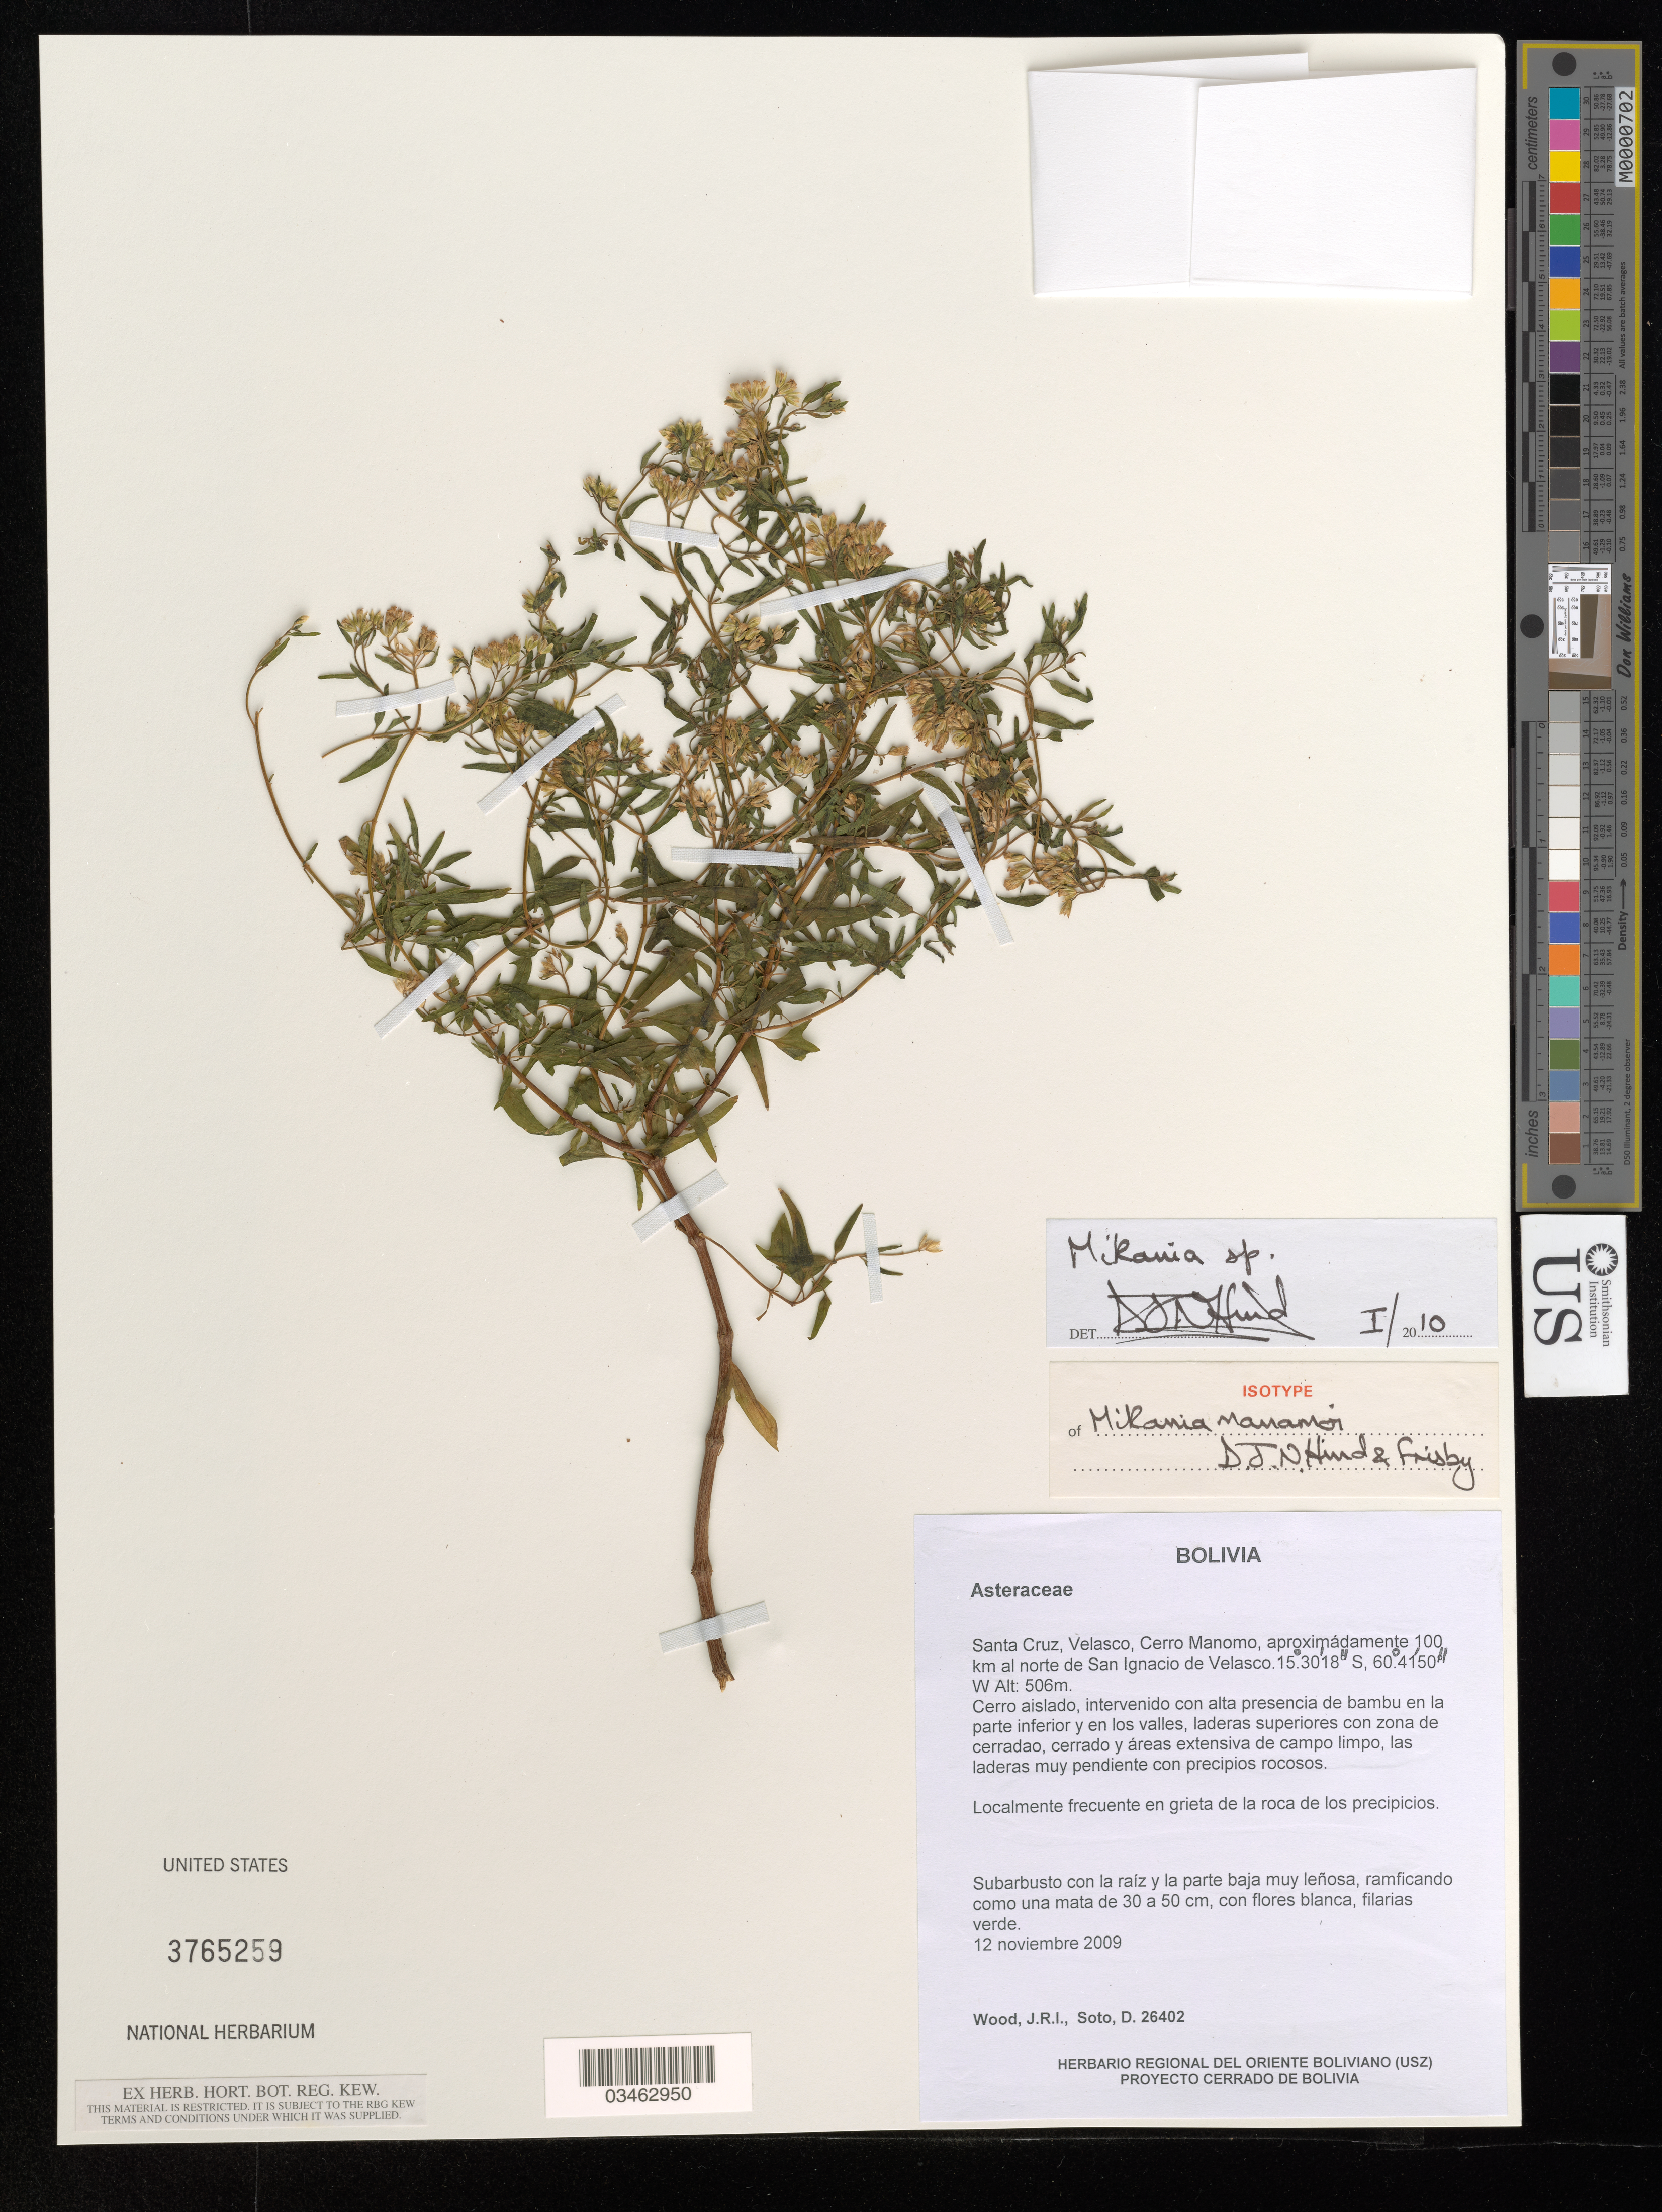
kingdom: Plantae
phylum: Tracheophyta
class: Magnoliopsida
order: Asterales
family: Asteraceae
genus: Mikania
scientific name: Mikania manomoi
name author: D.J.N. Hind & Frisby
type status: Isotype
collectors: J. R. I. Wood & D. Soto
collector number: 26402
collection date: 2009-11-12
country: Bolivia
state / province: Santa Cruz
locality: Velasco, Cerro Manomo, aproximadamente 100 km al norte de San Ignacio de Velasco.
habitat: Cerro aislado, intervenido con alta presencia de bambu en la parte inferior y en los valles, laderas superiores con zona de cerradao, cerrado y areas extensiva de campo limpo, las laderas muy pendiente con precipios rocosos. Localmente frecuente en grieta de la roca de los precipios.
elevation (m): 506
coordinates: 15 30 18 S, 60 41 50 W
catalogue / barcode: US 3765259